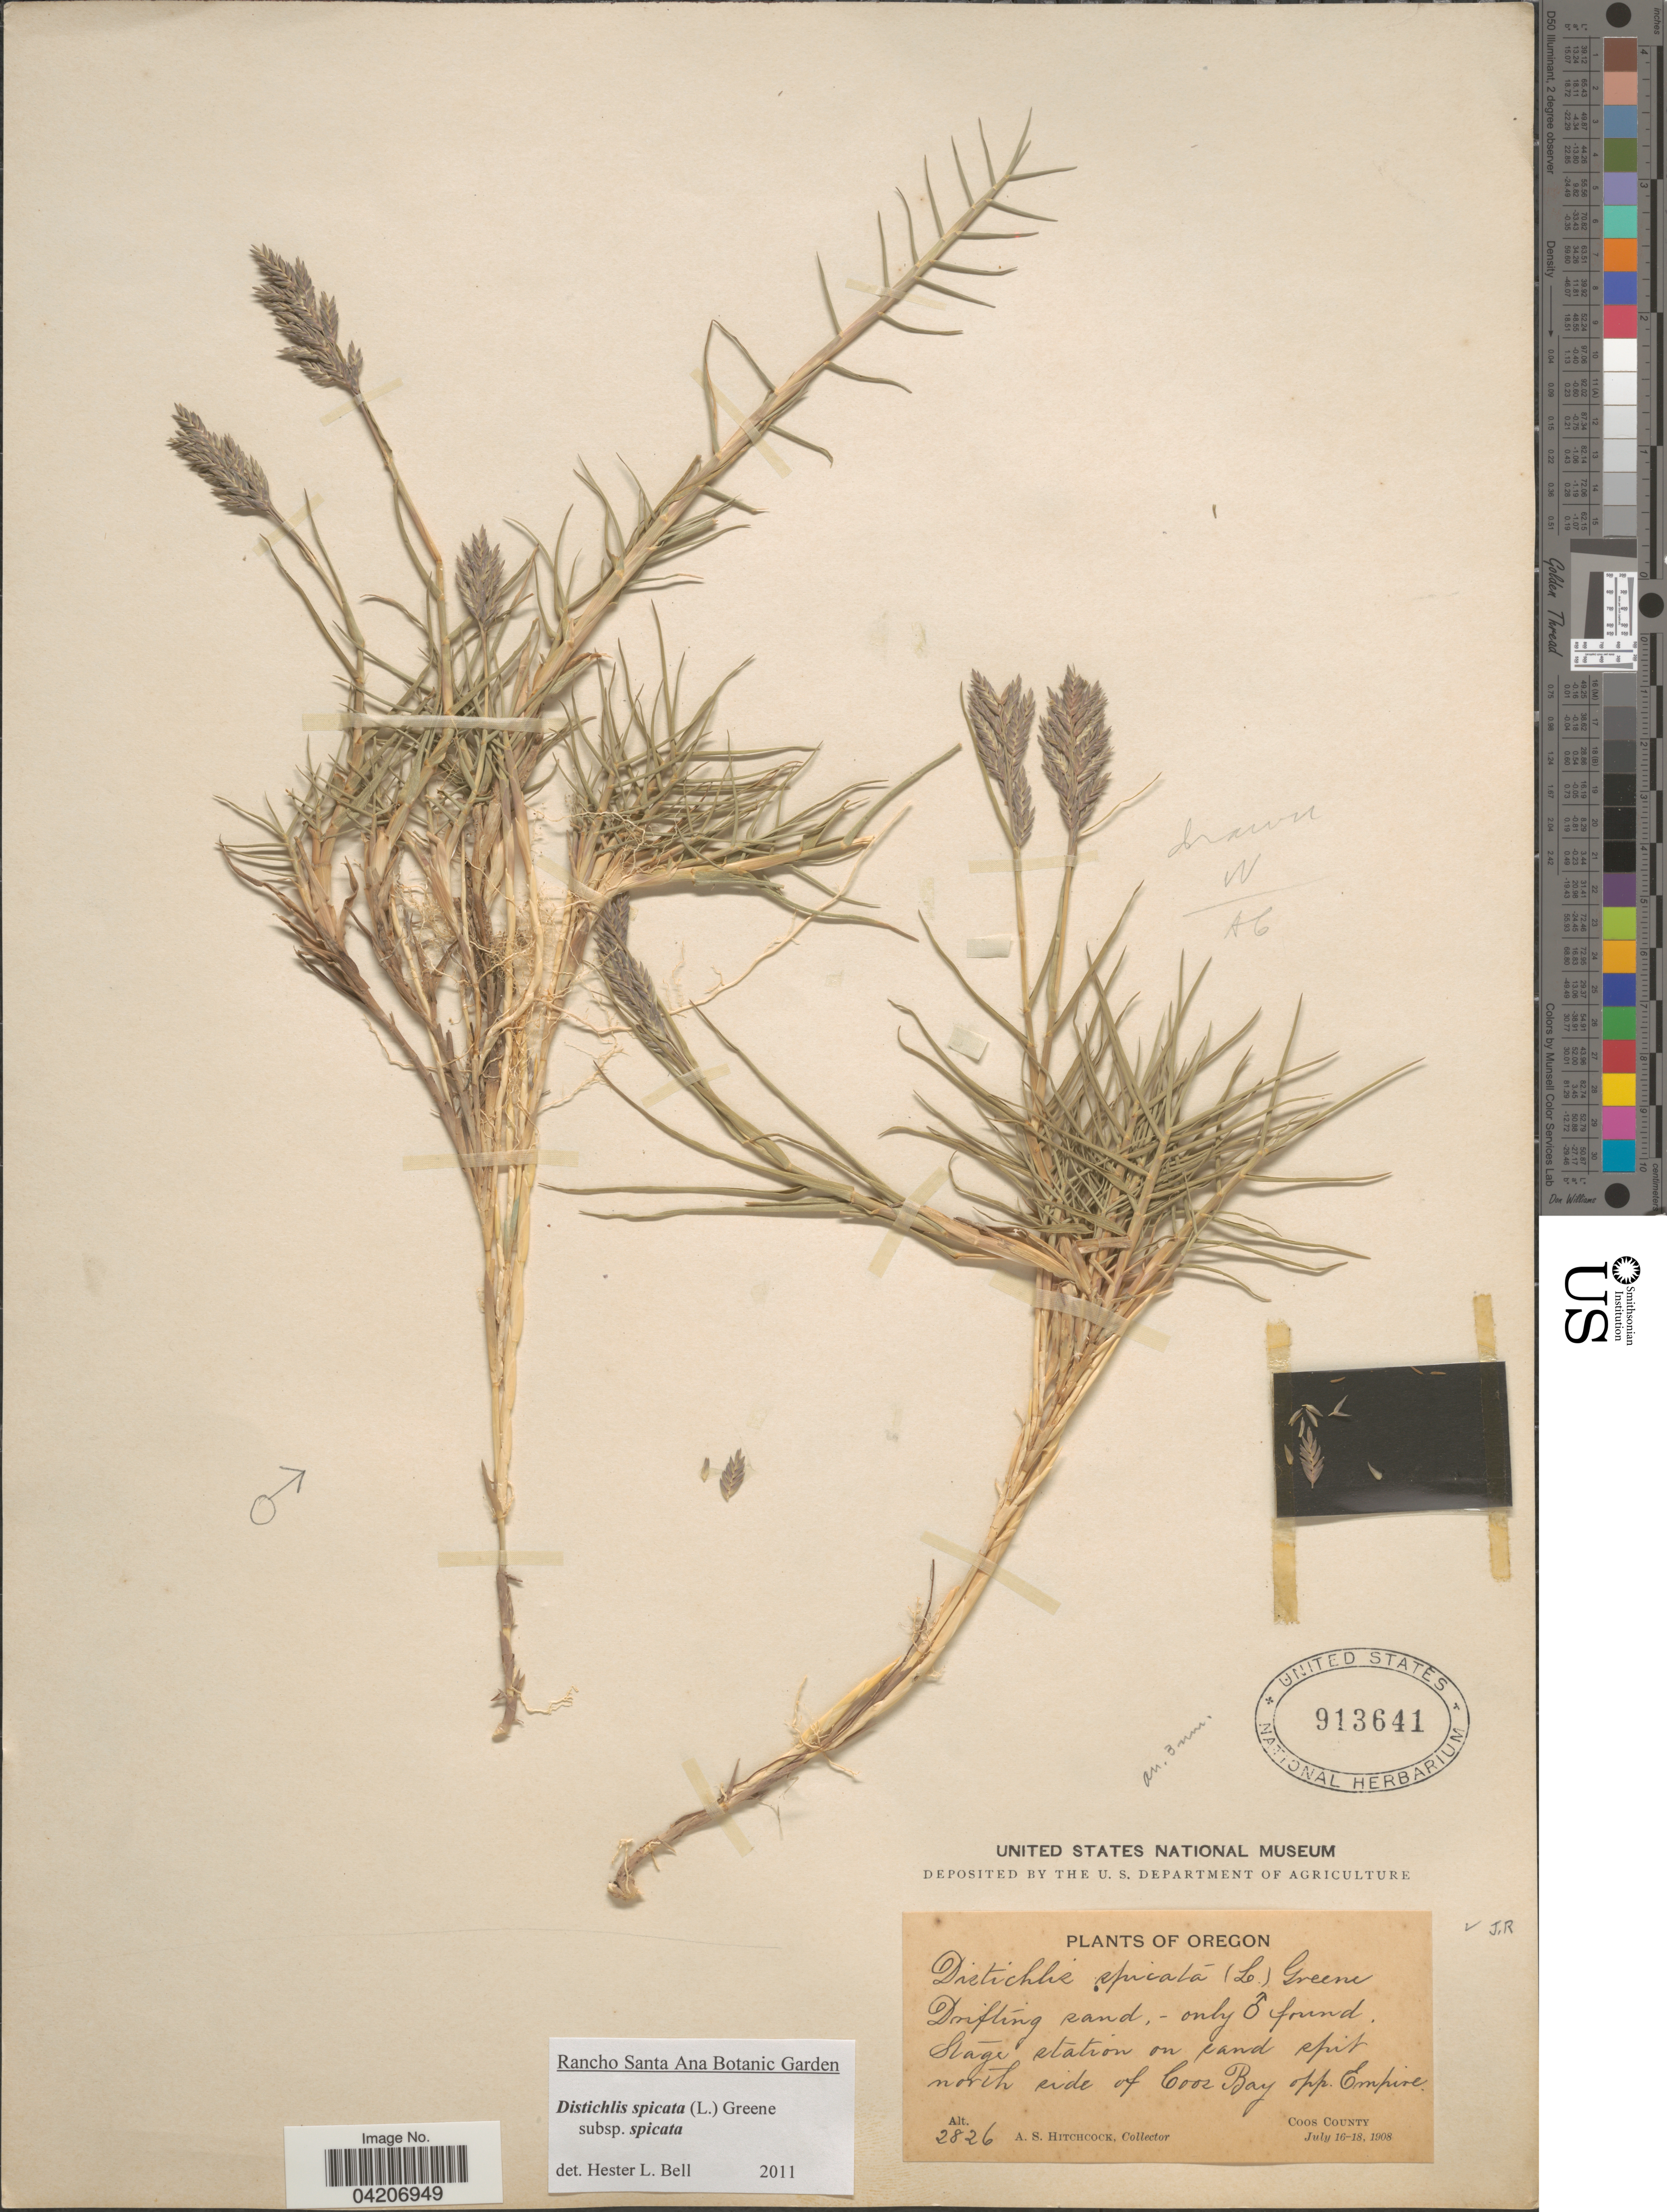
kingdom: Plantae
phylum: Tracheophyta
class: Liliopsida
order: Poales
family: Poaceae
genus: Distichlis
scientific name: Distichlis spicata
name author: (L.) Greene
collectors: A. S. Hitchcock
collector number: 2826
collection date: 1908-07-16/1908-07-18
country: United States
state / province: Oregon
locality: Stage station on sand spit north side of Coos Bay opp. Empire. Coos County.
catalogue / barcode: US 913641